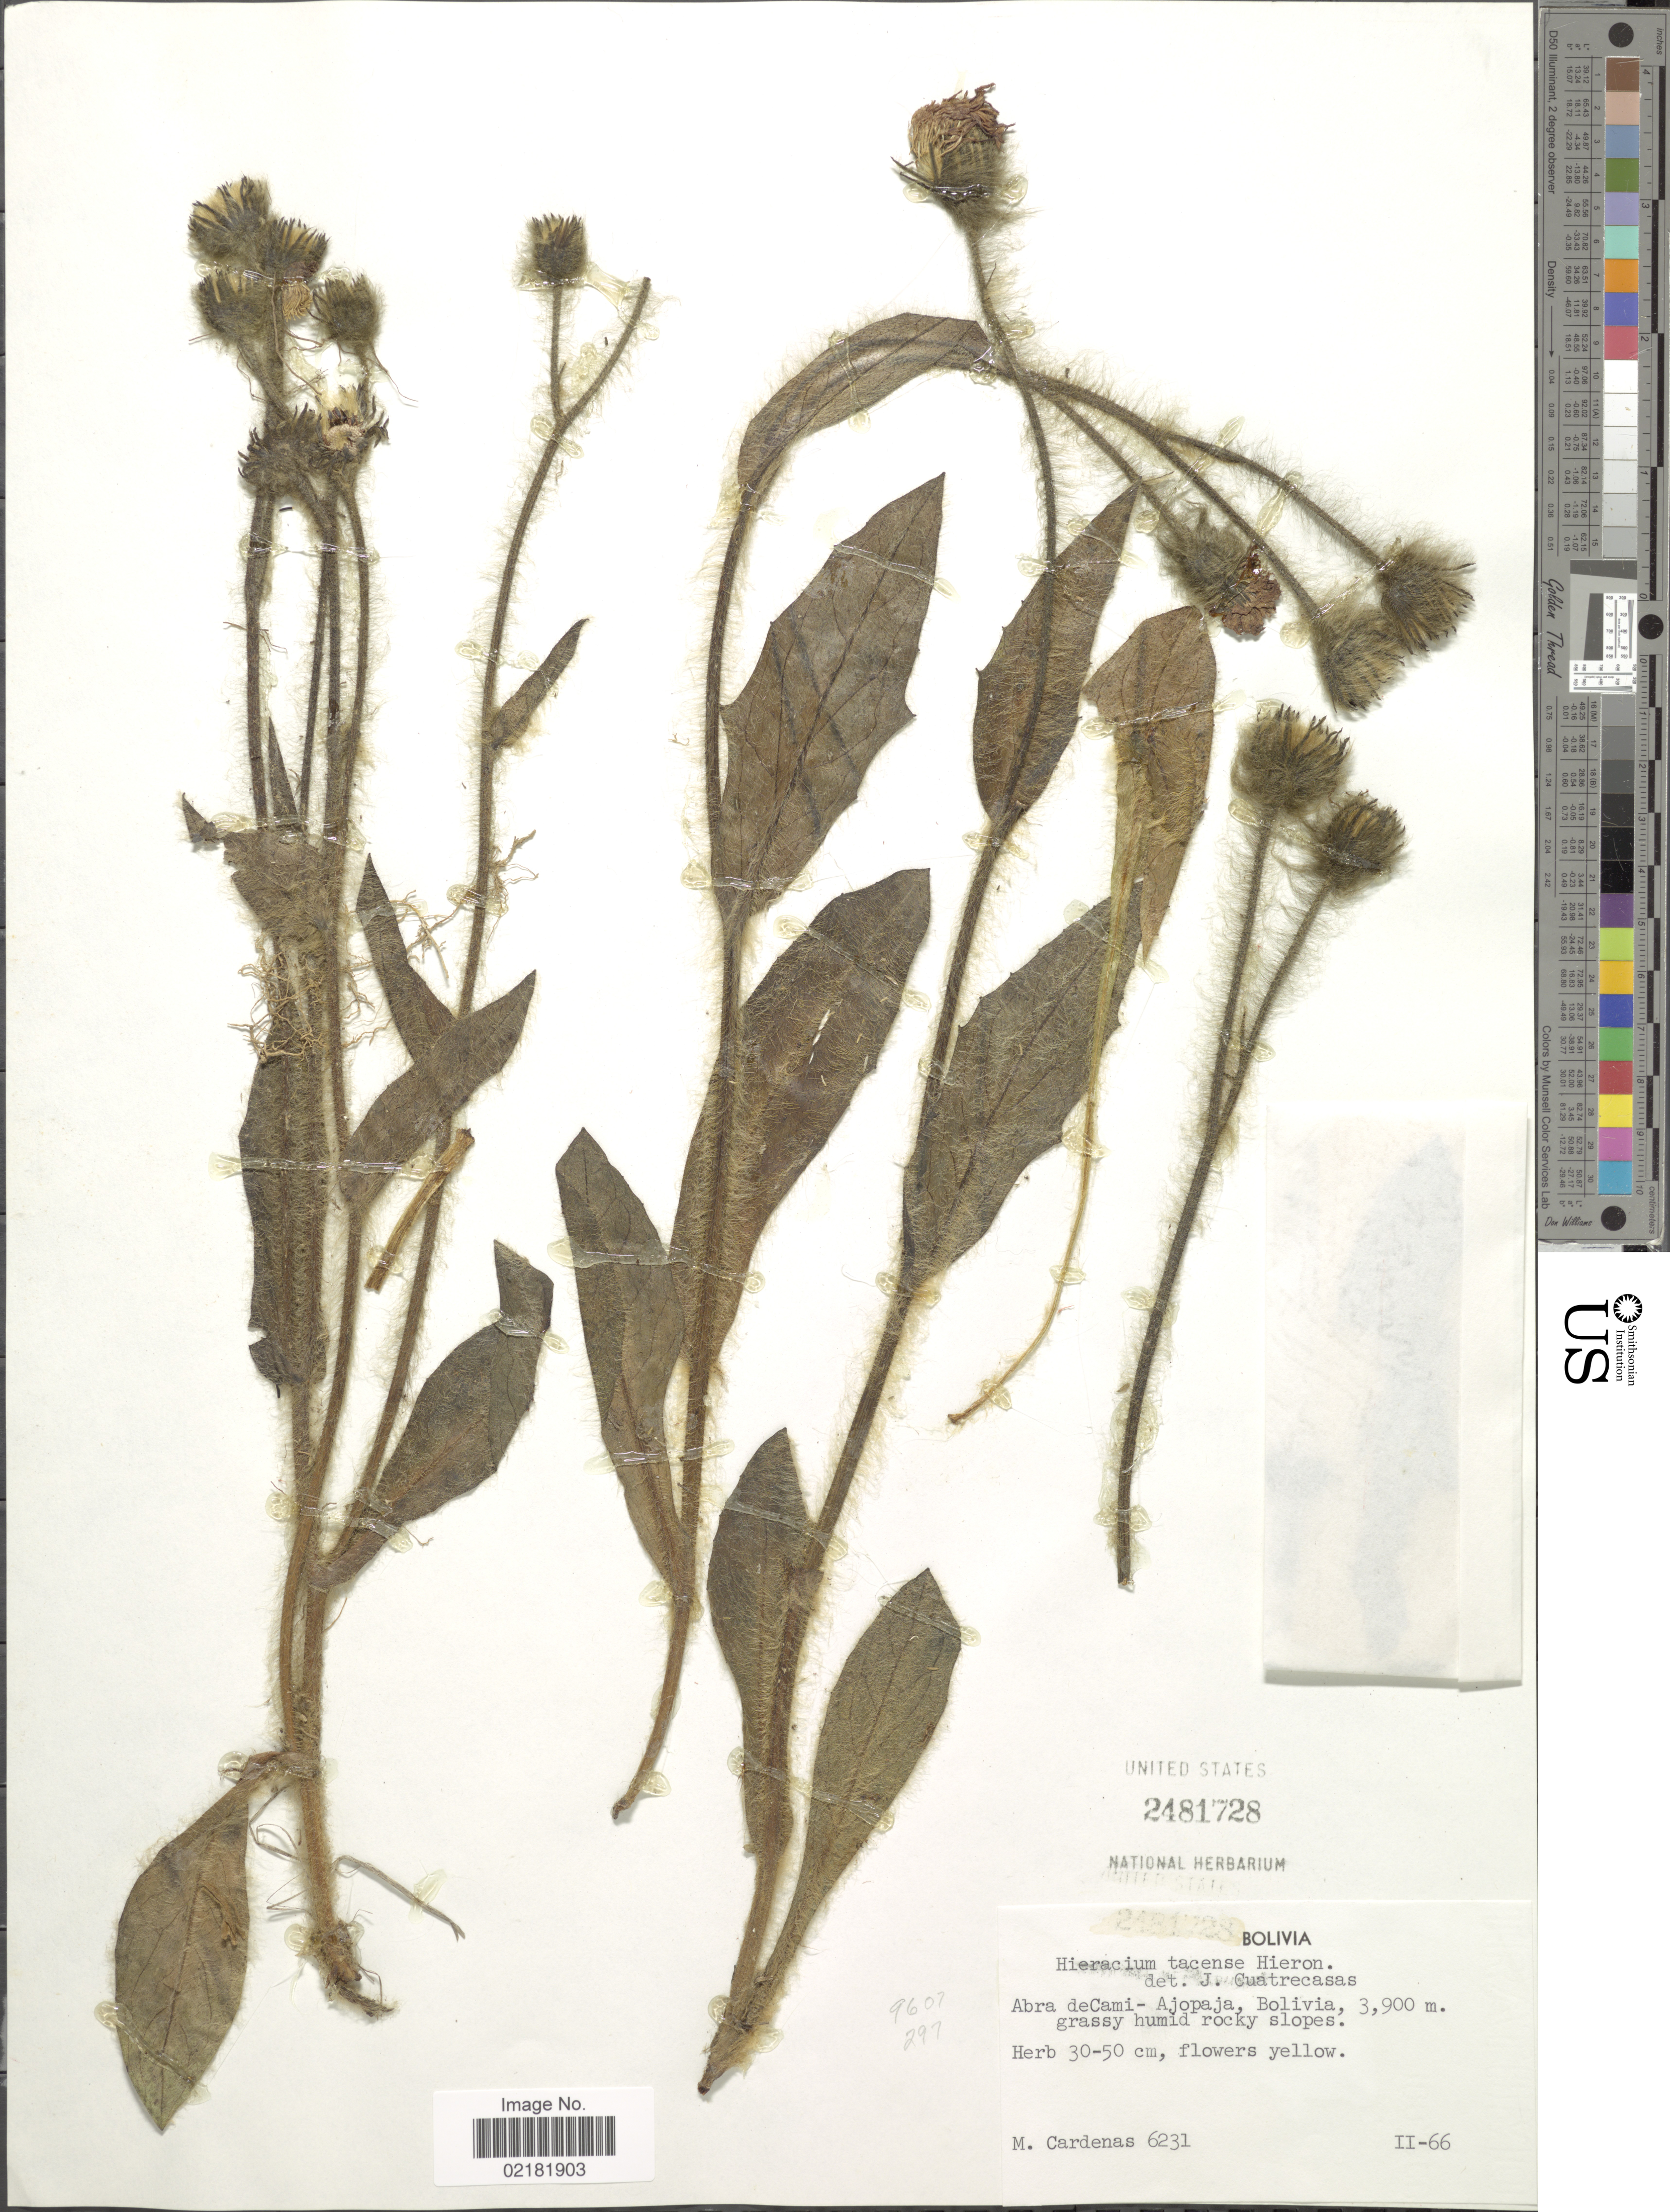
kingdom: Plantae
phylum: Tracheophyta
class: Magnoliopsida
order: Asterales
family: Asteraceae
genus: Hieracium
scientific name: Hieracium tacense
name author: Hieron.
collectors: M. Cárdenas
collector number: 6231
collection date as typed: Transcribed d/m/y: /2/66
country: Bolivia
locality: Abra deCami-Ajopaja, grassy humid rocky slopes.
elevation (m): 3900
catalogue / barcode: US 2481728